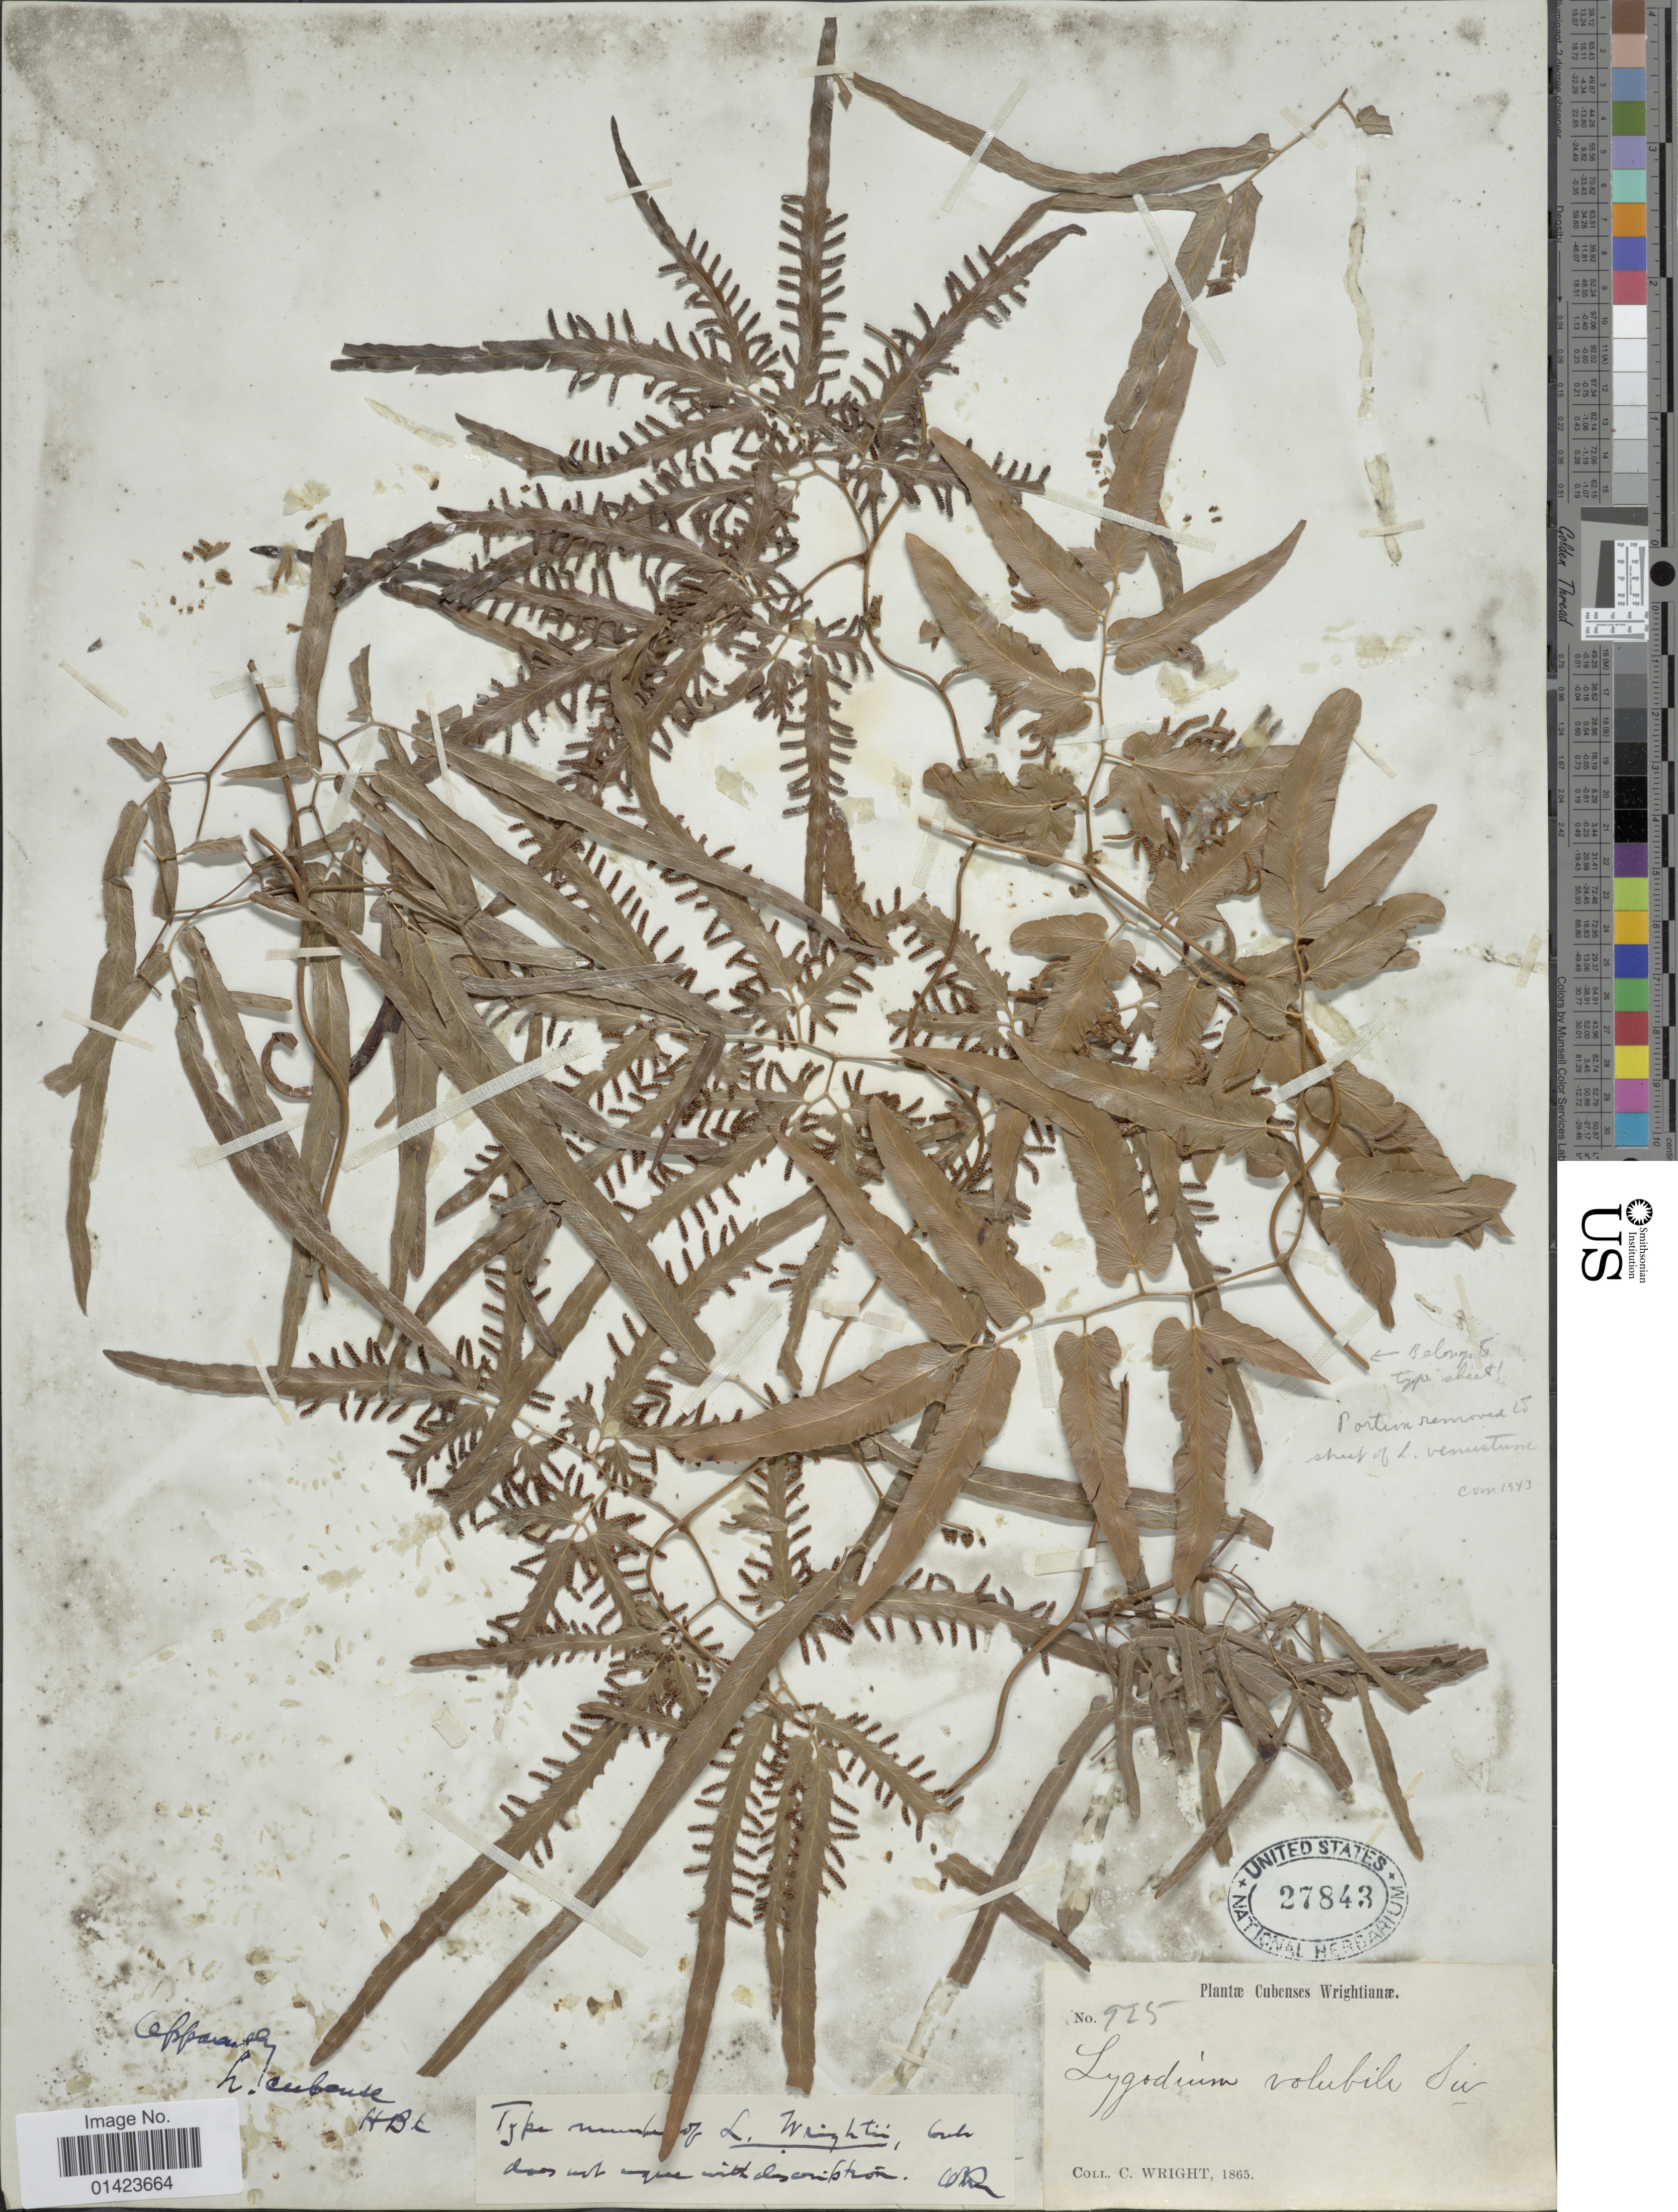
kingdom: Plantae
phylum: Tracheophyta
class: Polypodiopsida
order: Schizaeales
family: Lygodiaceae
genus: Lygodium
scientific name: Lygodium cubense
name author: Kunth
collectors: C. Wright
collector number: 925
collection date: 1865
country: Cuba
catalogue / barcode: US 27843